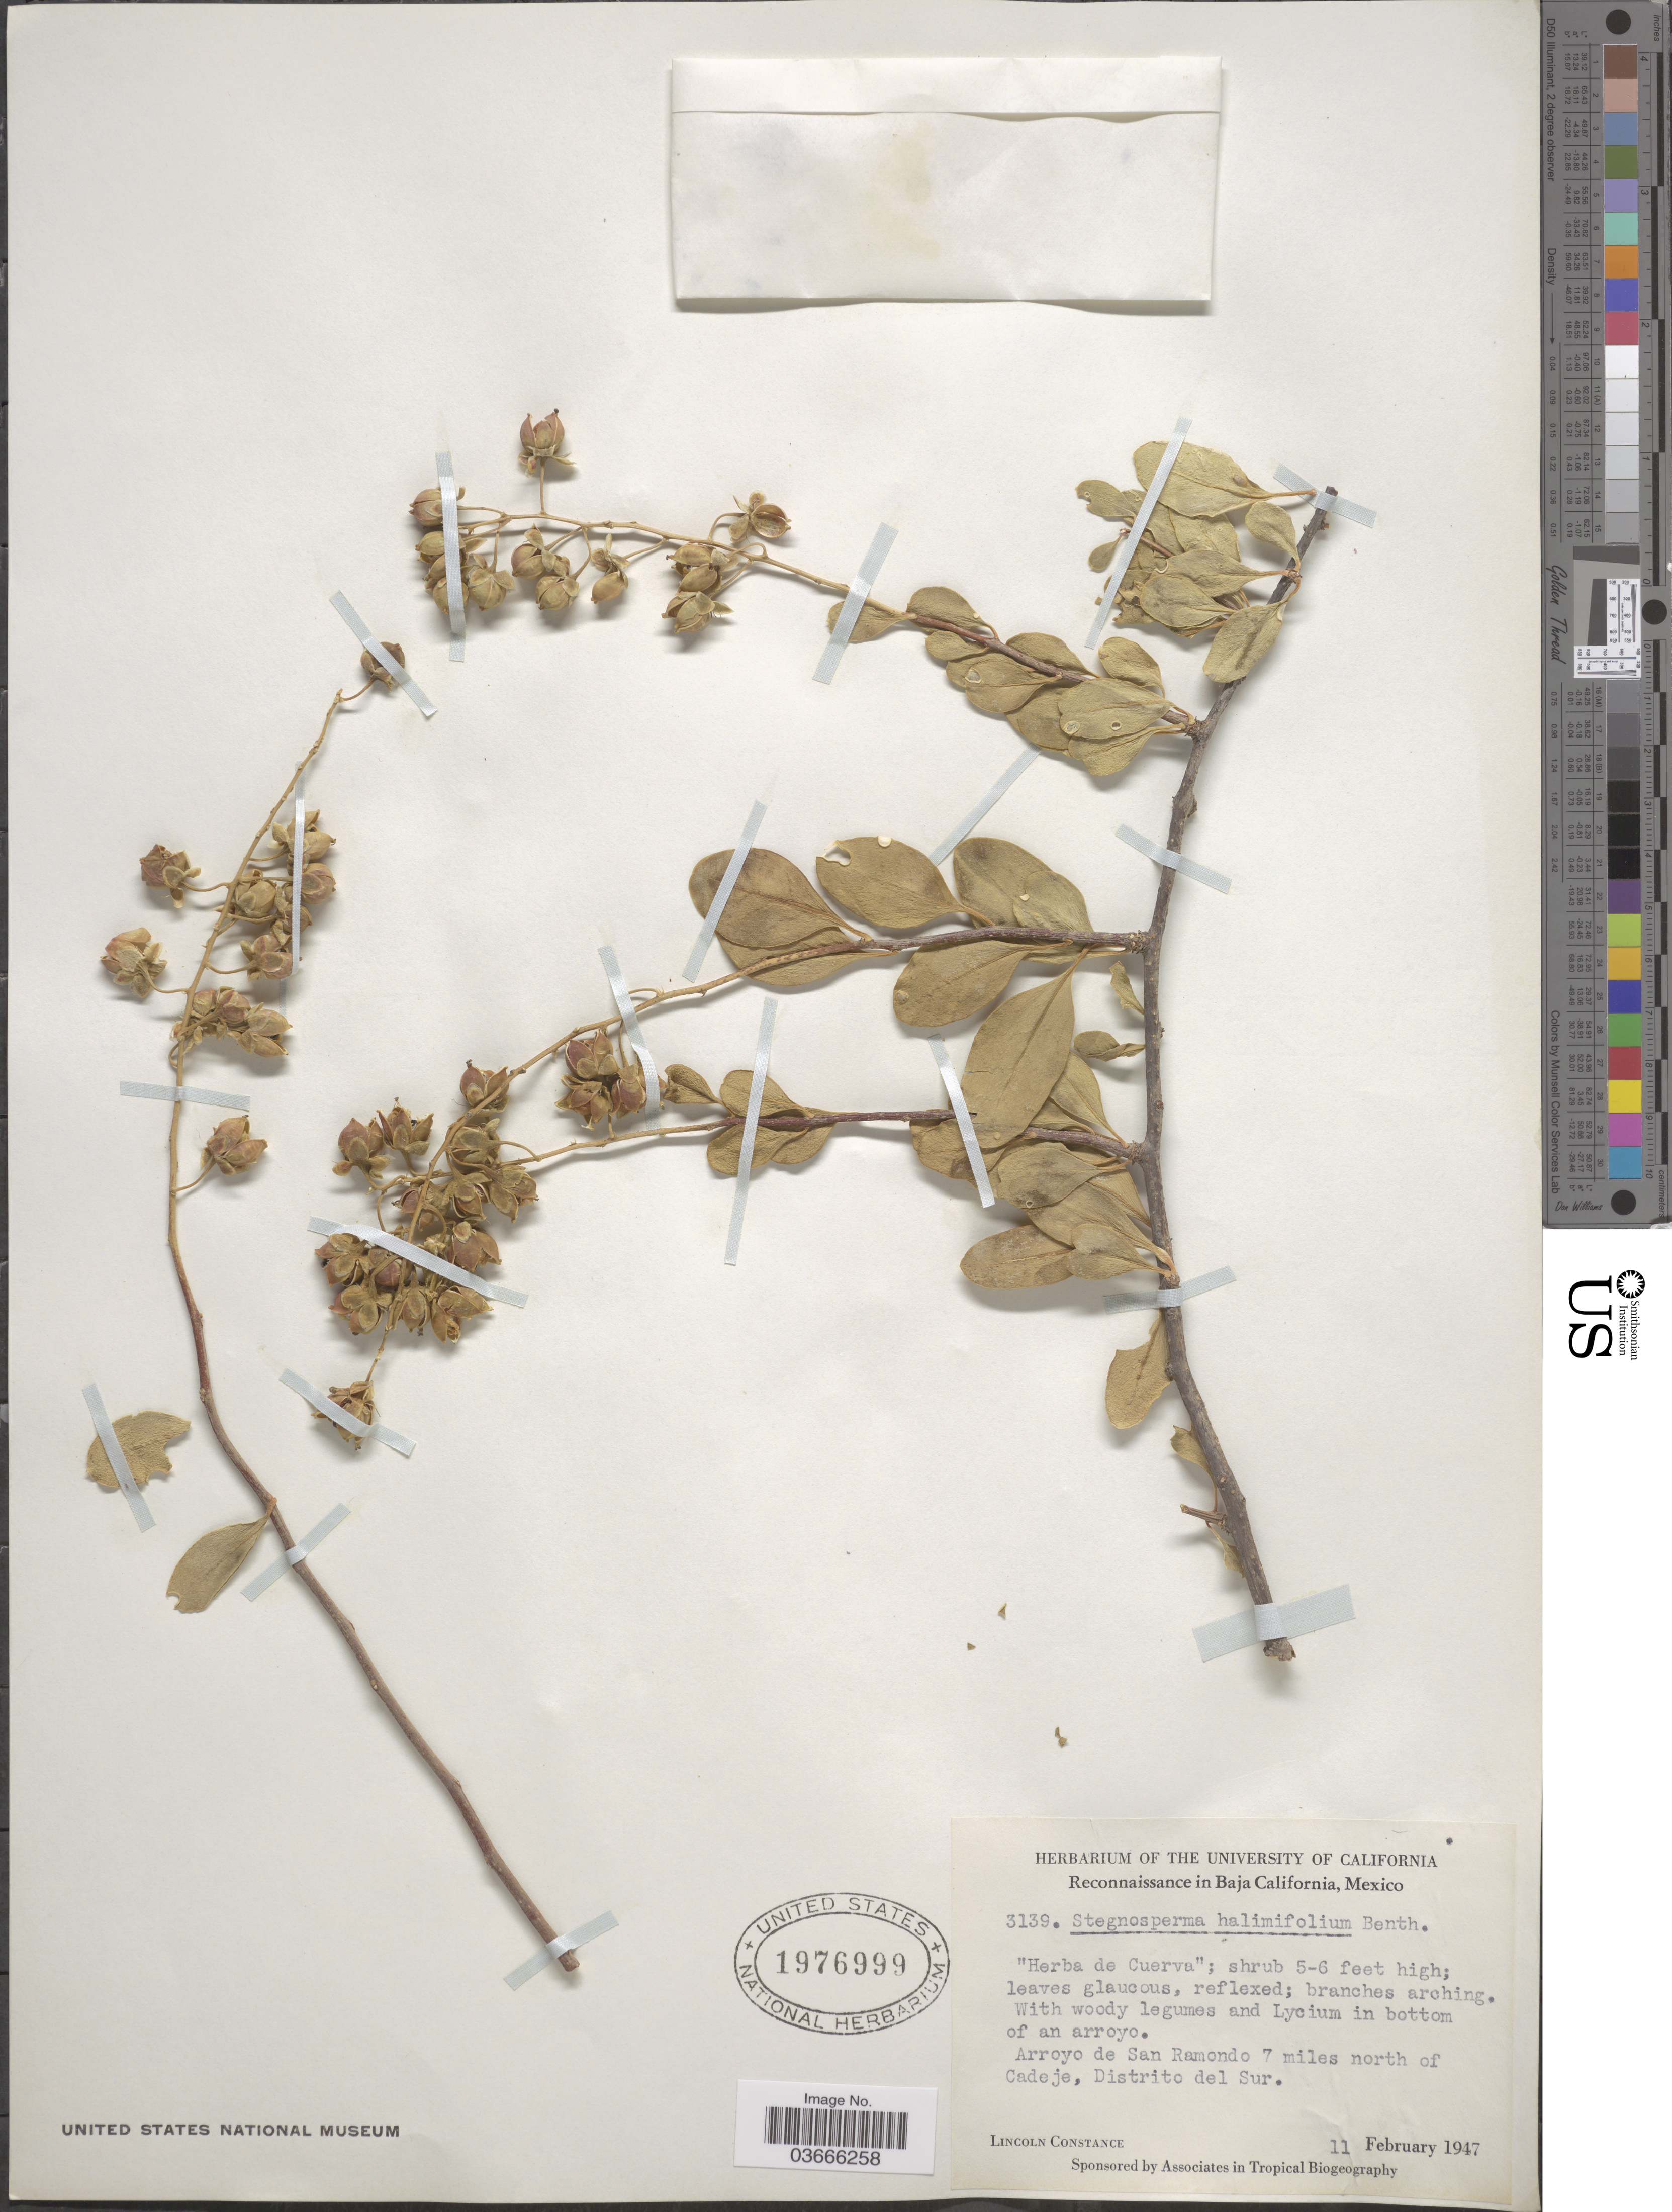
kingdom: Plantae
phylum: Tracheophyta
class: Magnoliopsida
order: Caryophyllales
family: Stegnospermataceae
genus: Stegnosperma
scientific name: Stegnosperma halimifolium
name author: Benth.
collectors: L. Constance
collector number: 3139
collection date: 1947-02-11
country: Mexico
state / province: Baja California Sur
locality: Arroyo de San Ramondo 7 miles north of Cadeje, Distrito del Sur.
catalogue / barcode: US 1976999